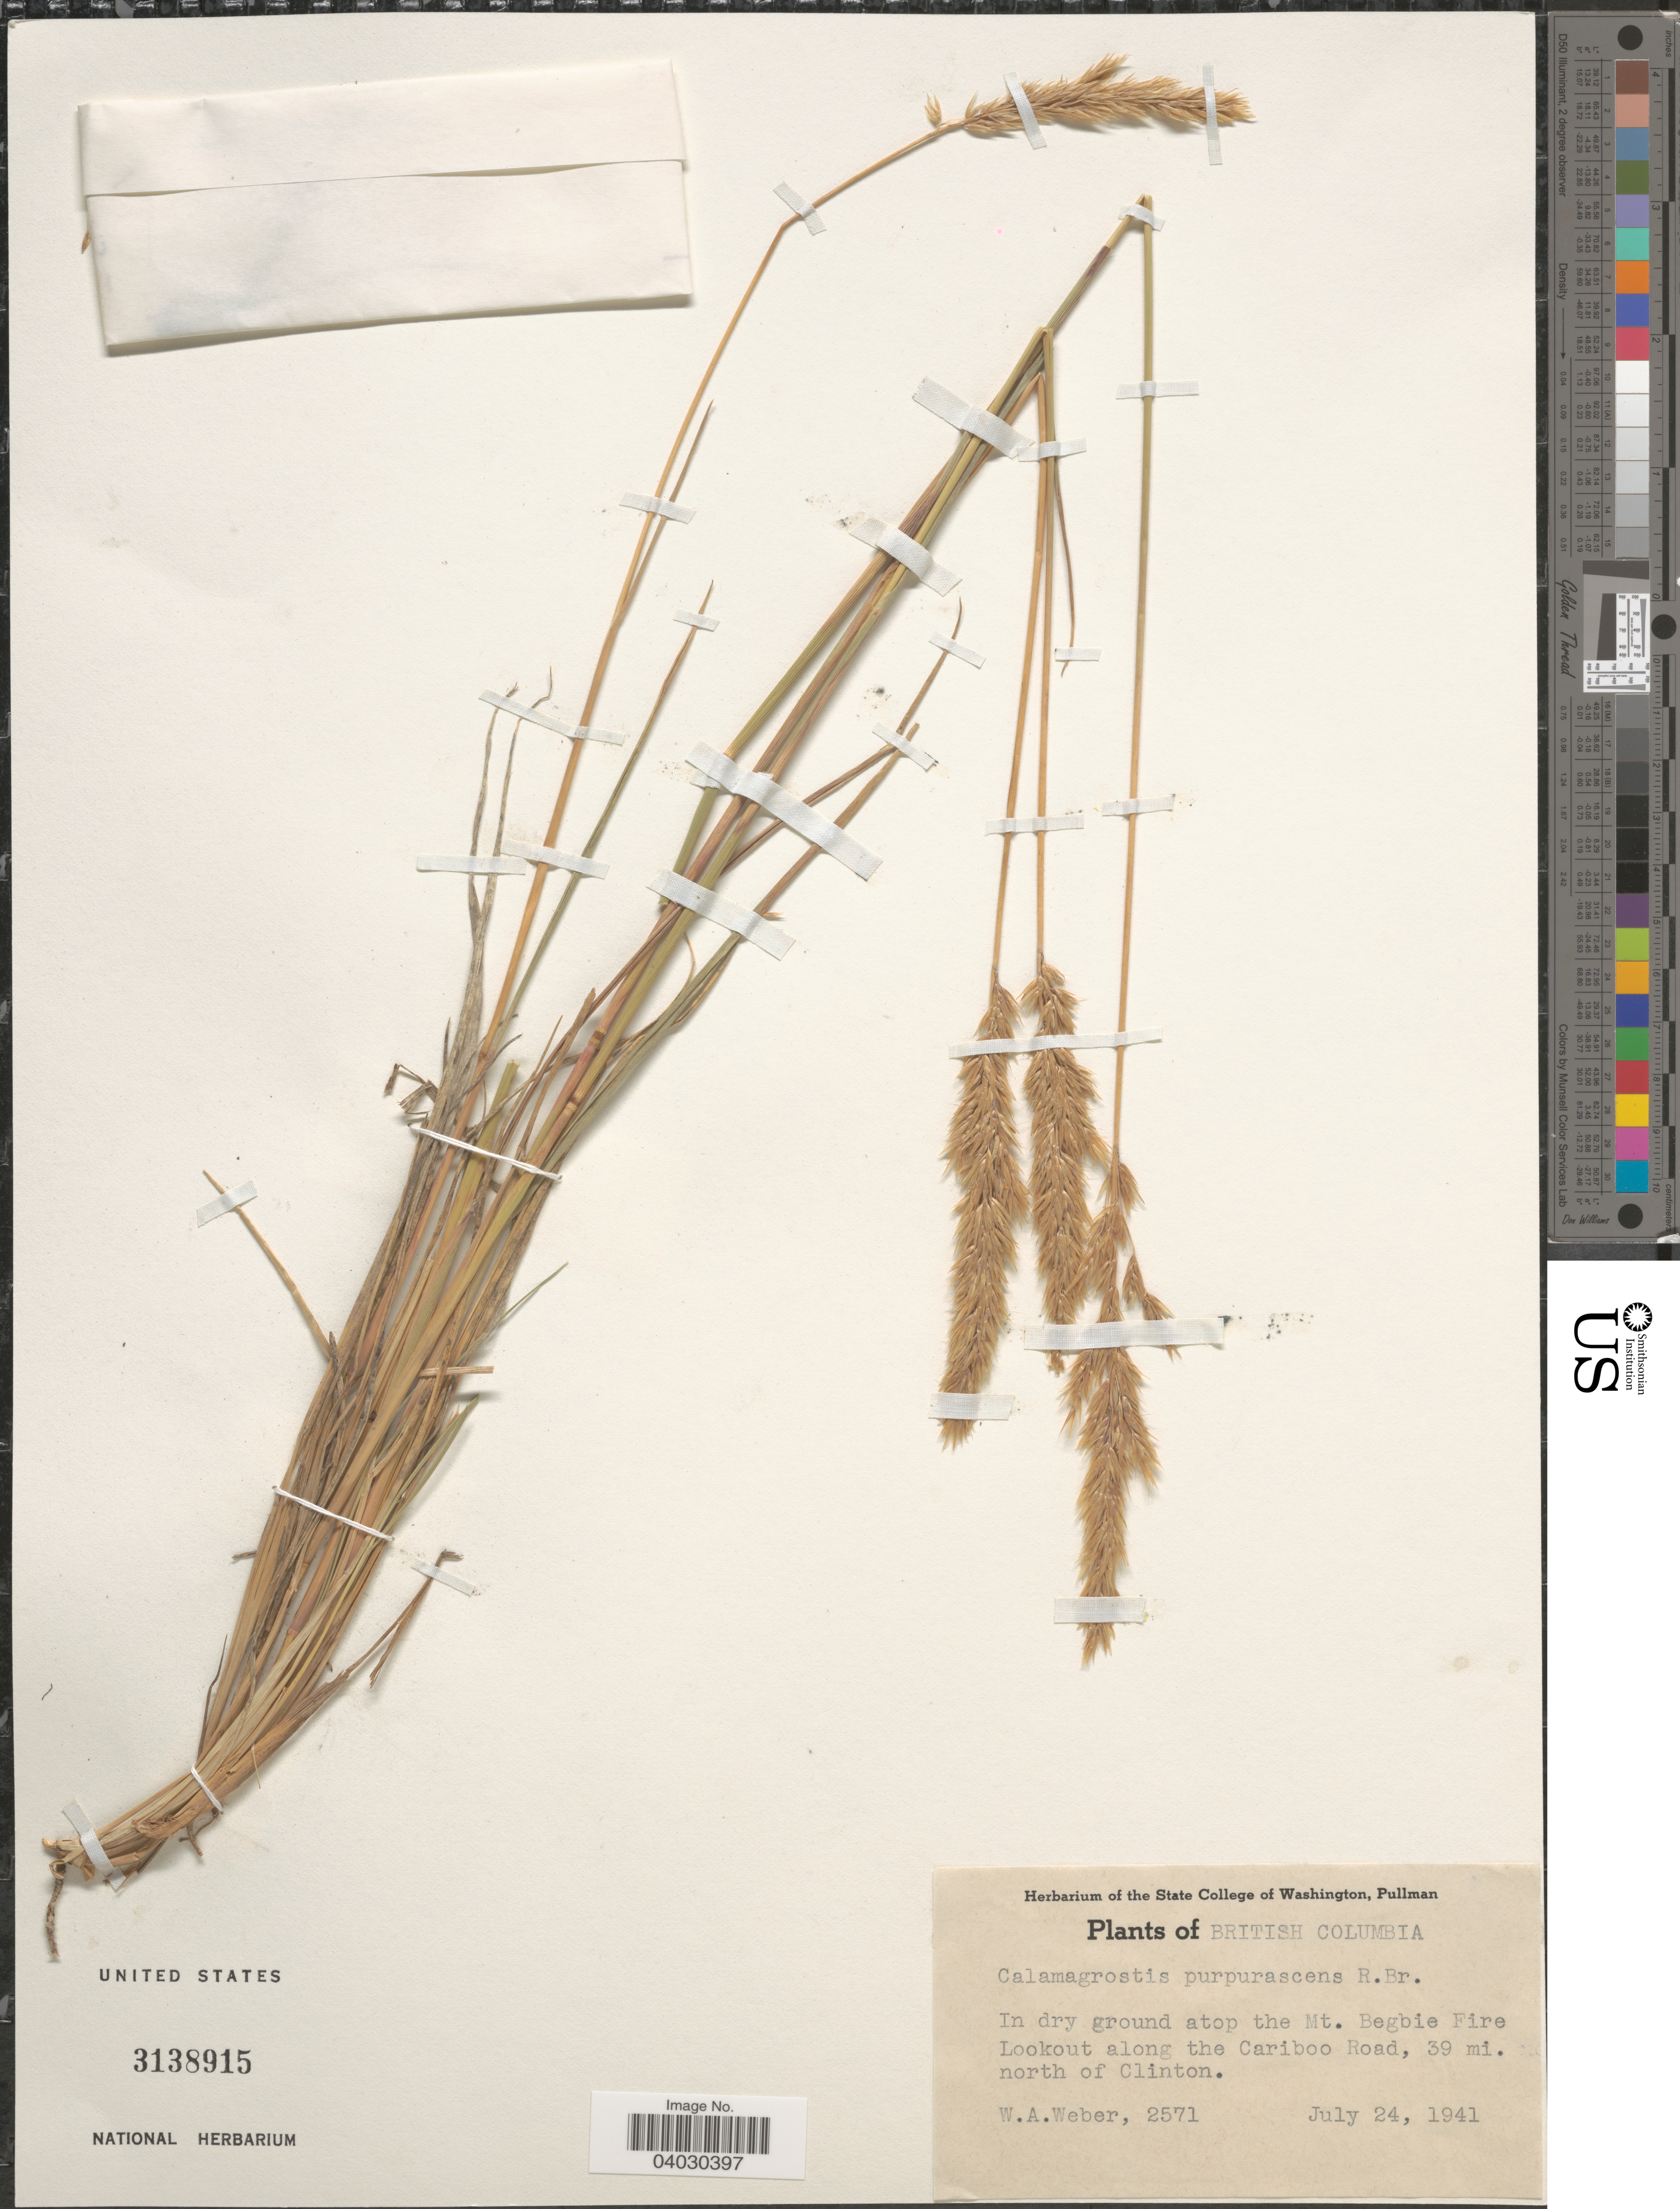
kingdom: Plantae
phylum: Tracheophyta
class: Liliopsida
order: Poales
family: Poaceae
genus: Calamagrostis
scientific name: Calamagrostis purpurascens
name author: R. Br.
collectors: W. A. Weber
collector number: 2571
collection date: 1941-07-24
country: Canada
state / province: British Columbia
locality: In dry ground atop the Mt. Begbie Fire Lookout along the Cariboo Road, 39 mi. north of Clinton.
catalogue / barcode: US 3138915